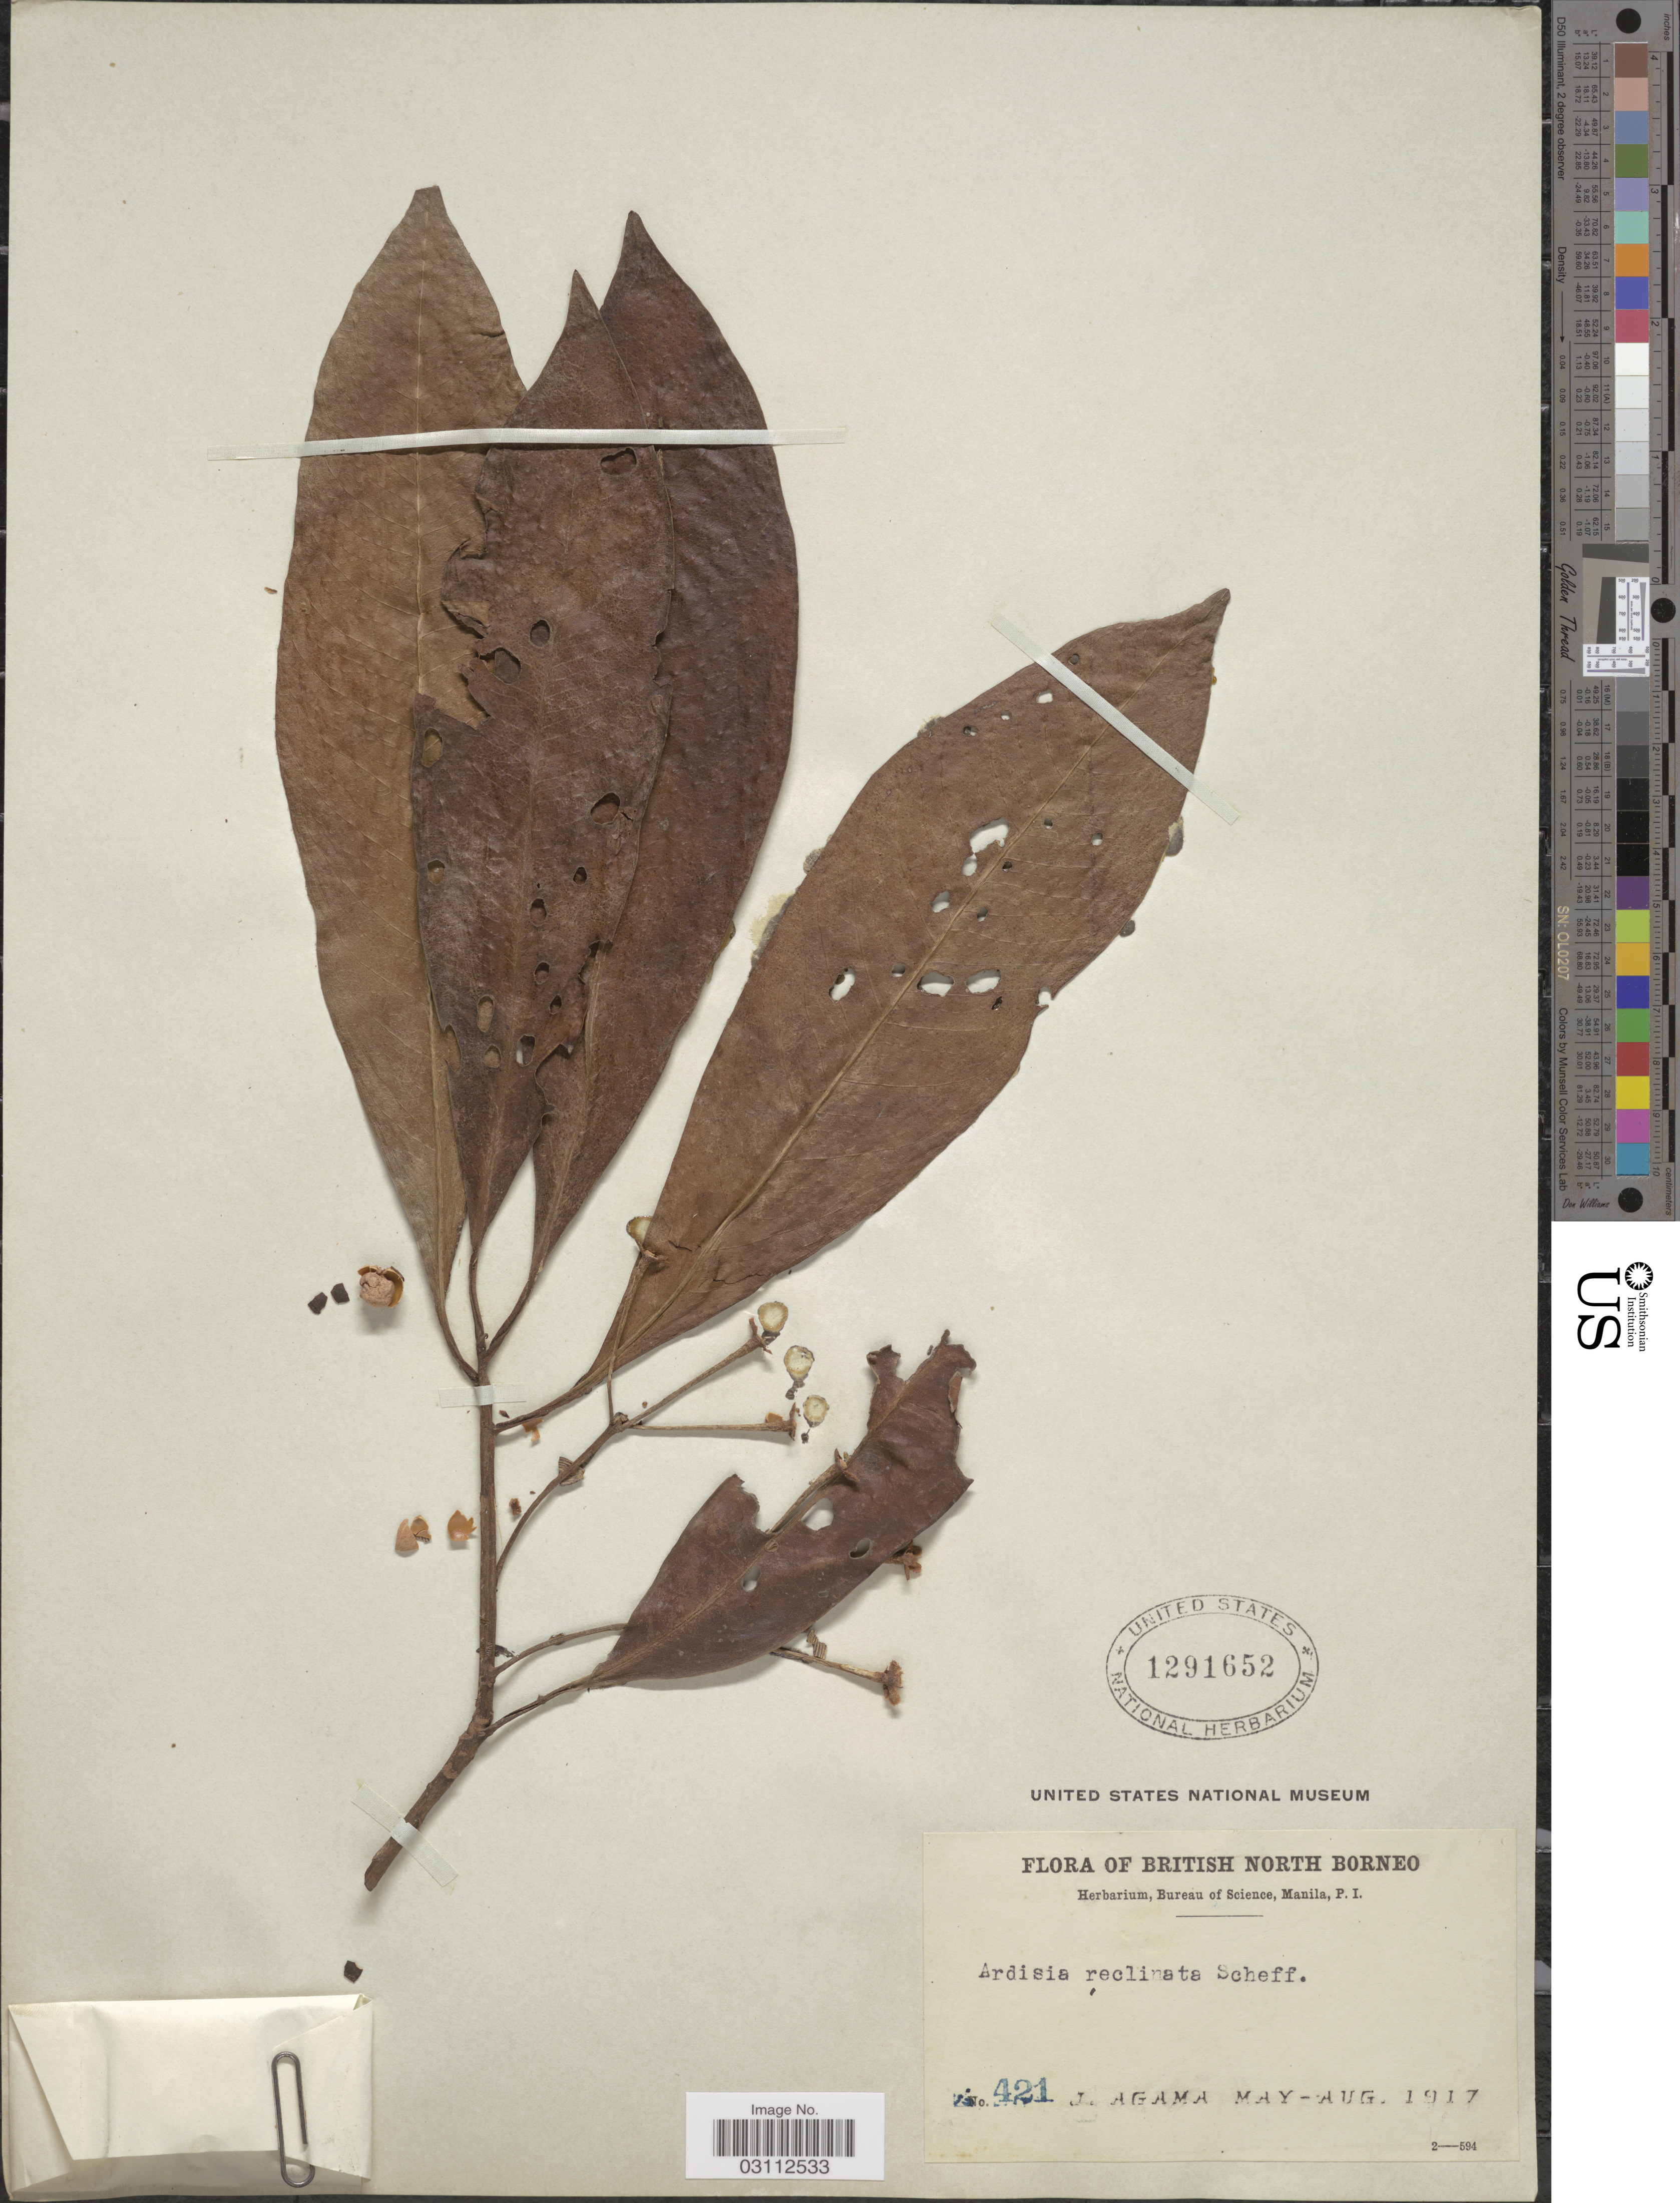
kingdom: Plantae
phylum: Tracheophyta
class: Magnoliopsida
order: Ericales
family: Primulaceae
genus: Ardisia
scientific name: Ardisia reclinata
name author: Scheff.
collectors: J. Agama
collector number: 421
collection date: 1917-05/1917-08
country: Malaysia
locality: British North Borneo.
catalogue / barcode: US 1291652